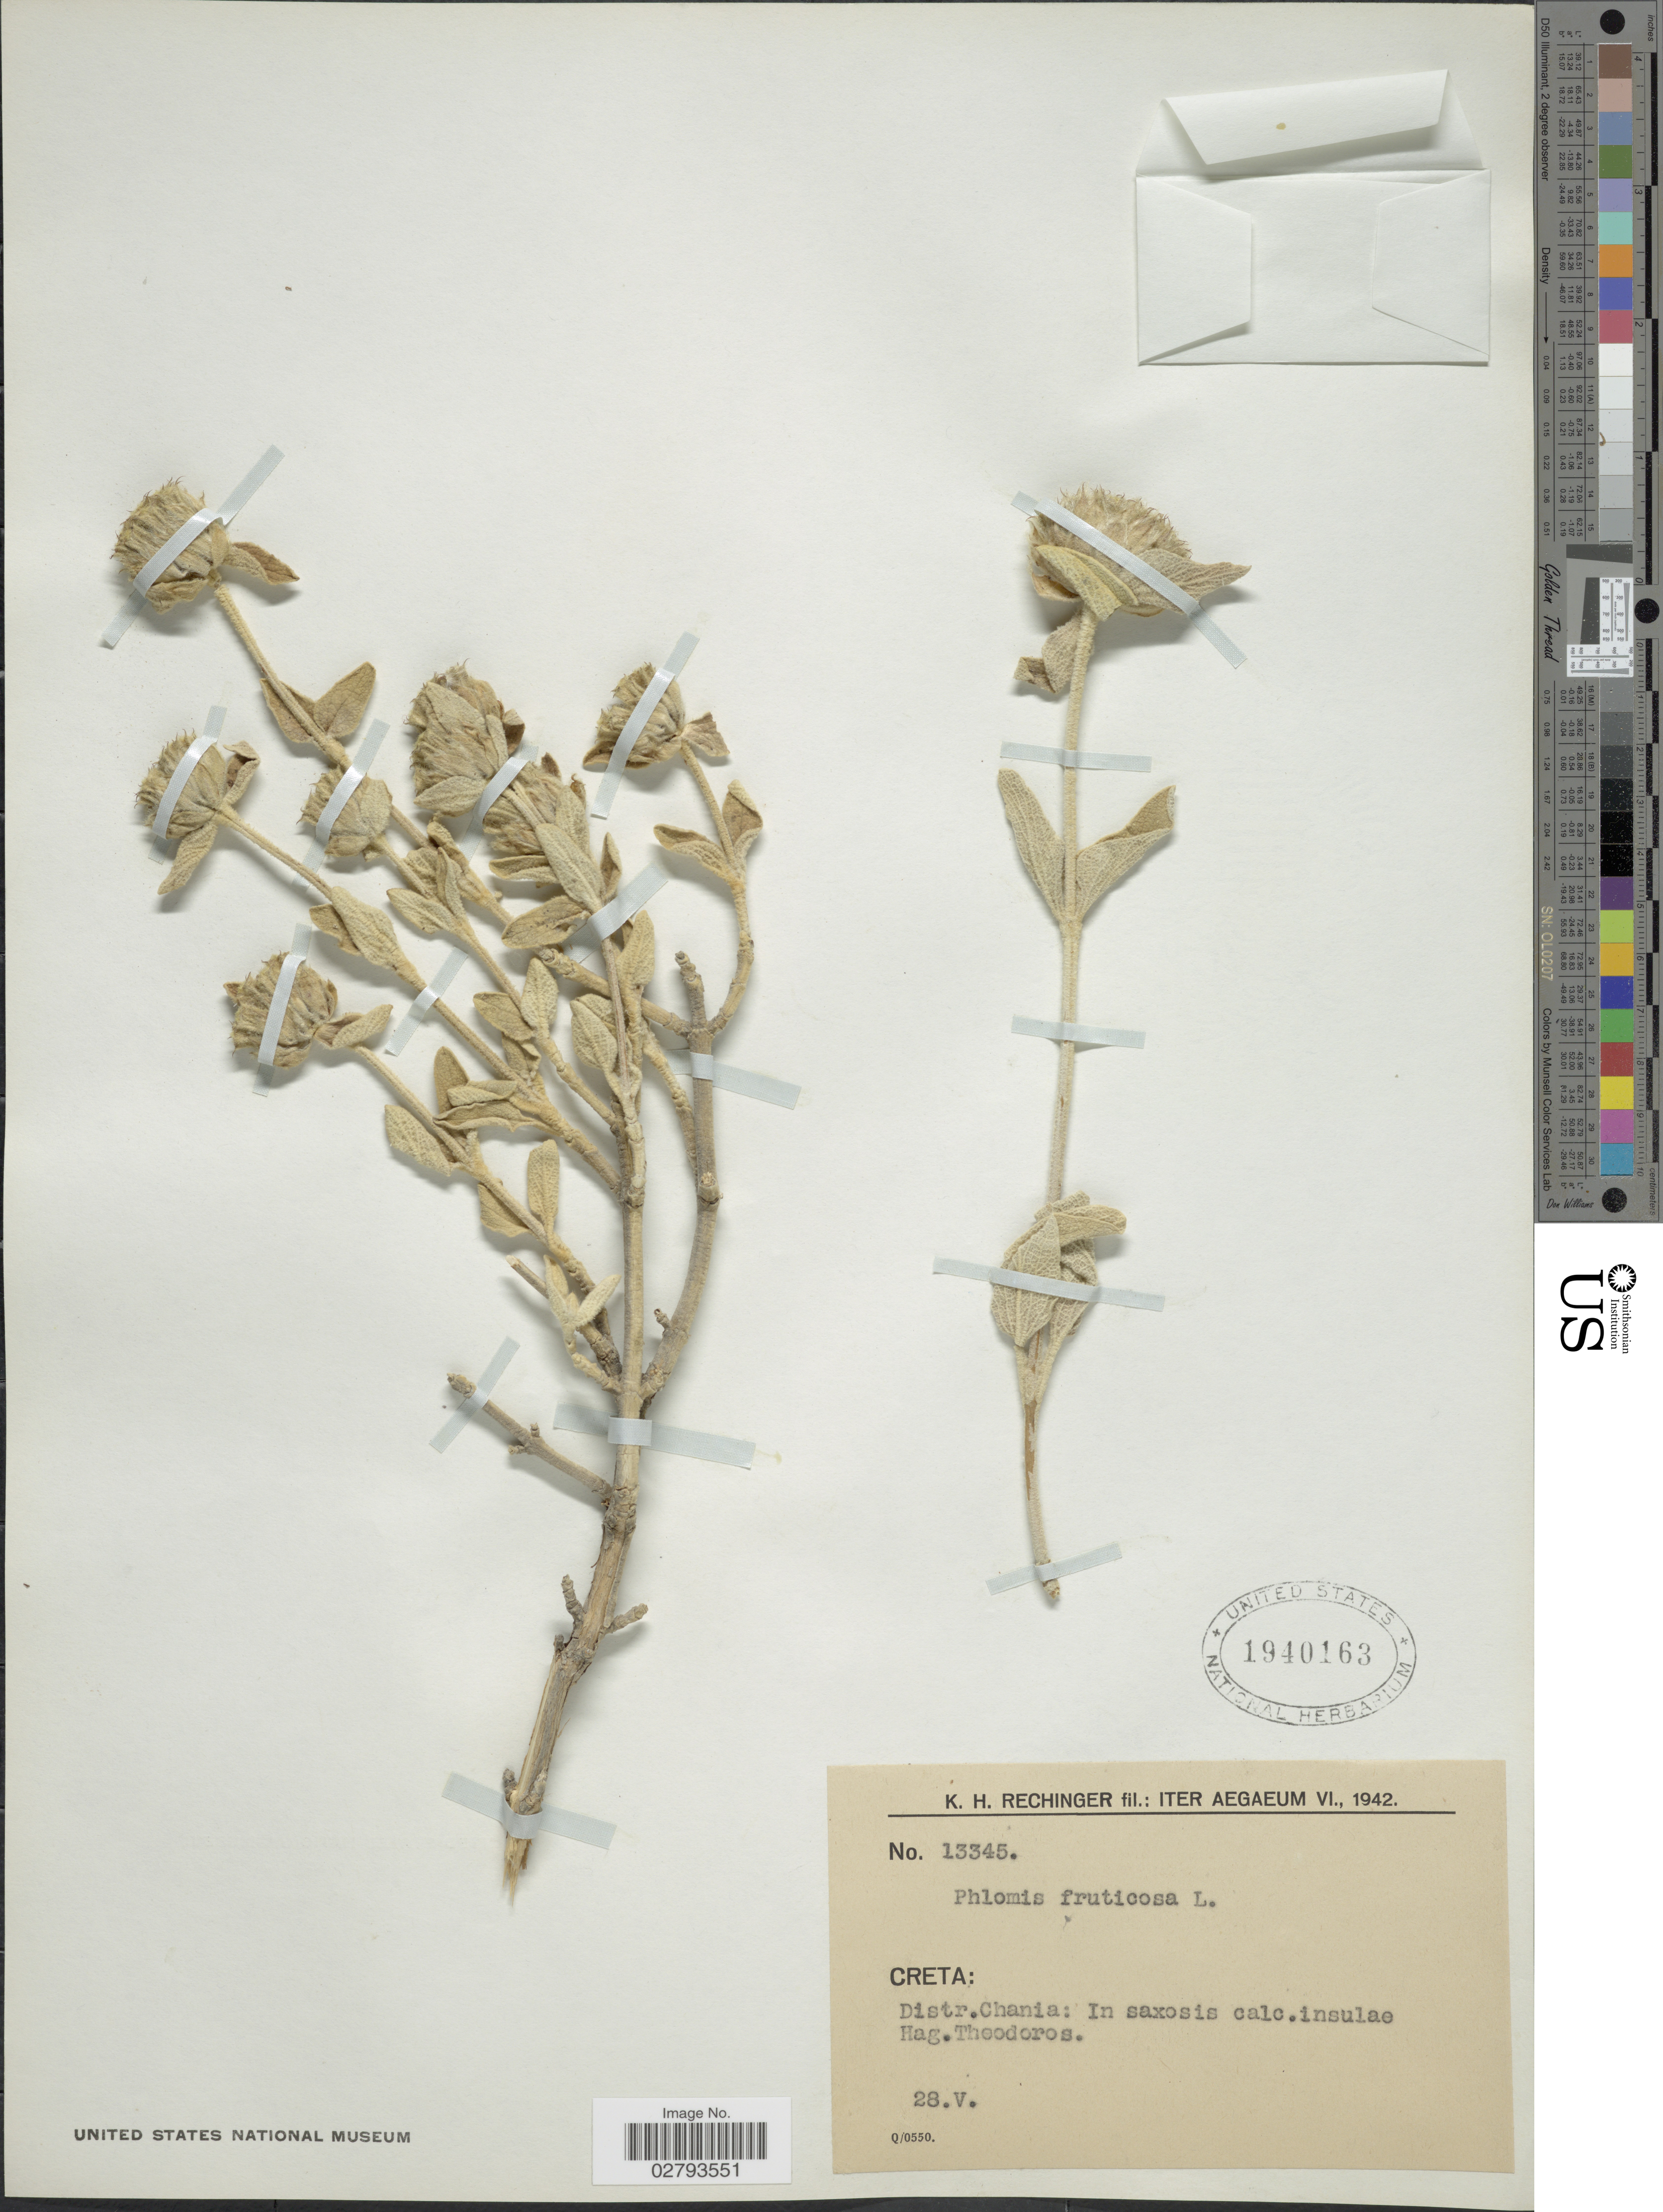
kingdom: Plantae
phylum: Tracheophyta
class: Magnoliopsida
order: Lamiales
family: Lamiaceae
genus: Phlomis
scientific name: Phlomis fruticosa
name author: L.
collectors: K. H. Rechinger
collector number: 13345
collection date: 1942-05-28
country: Greece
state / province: Crete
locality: Aegaeum. Creta: Distr. Chania: In saxosis calc. insulae Hag. Theodores.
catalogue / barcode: US 1940163